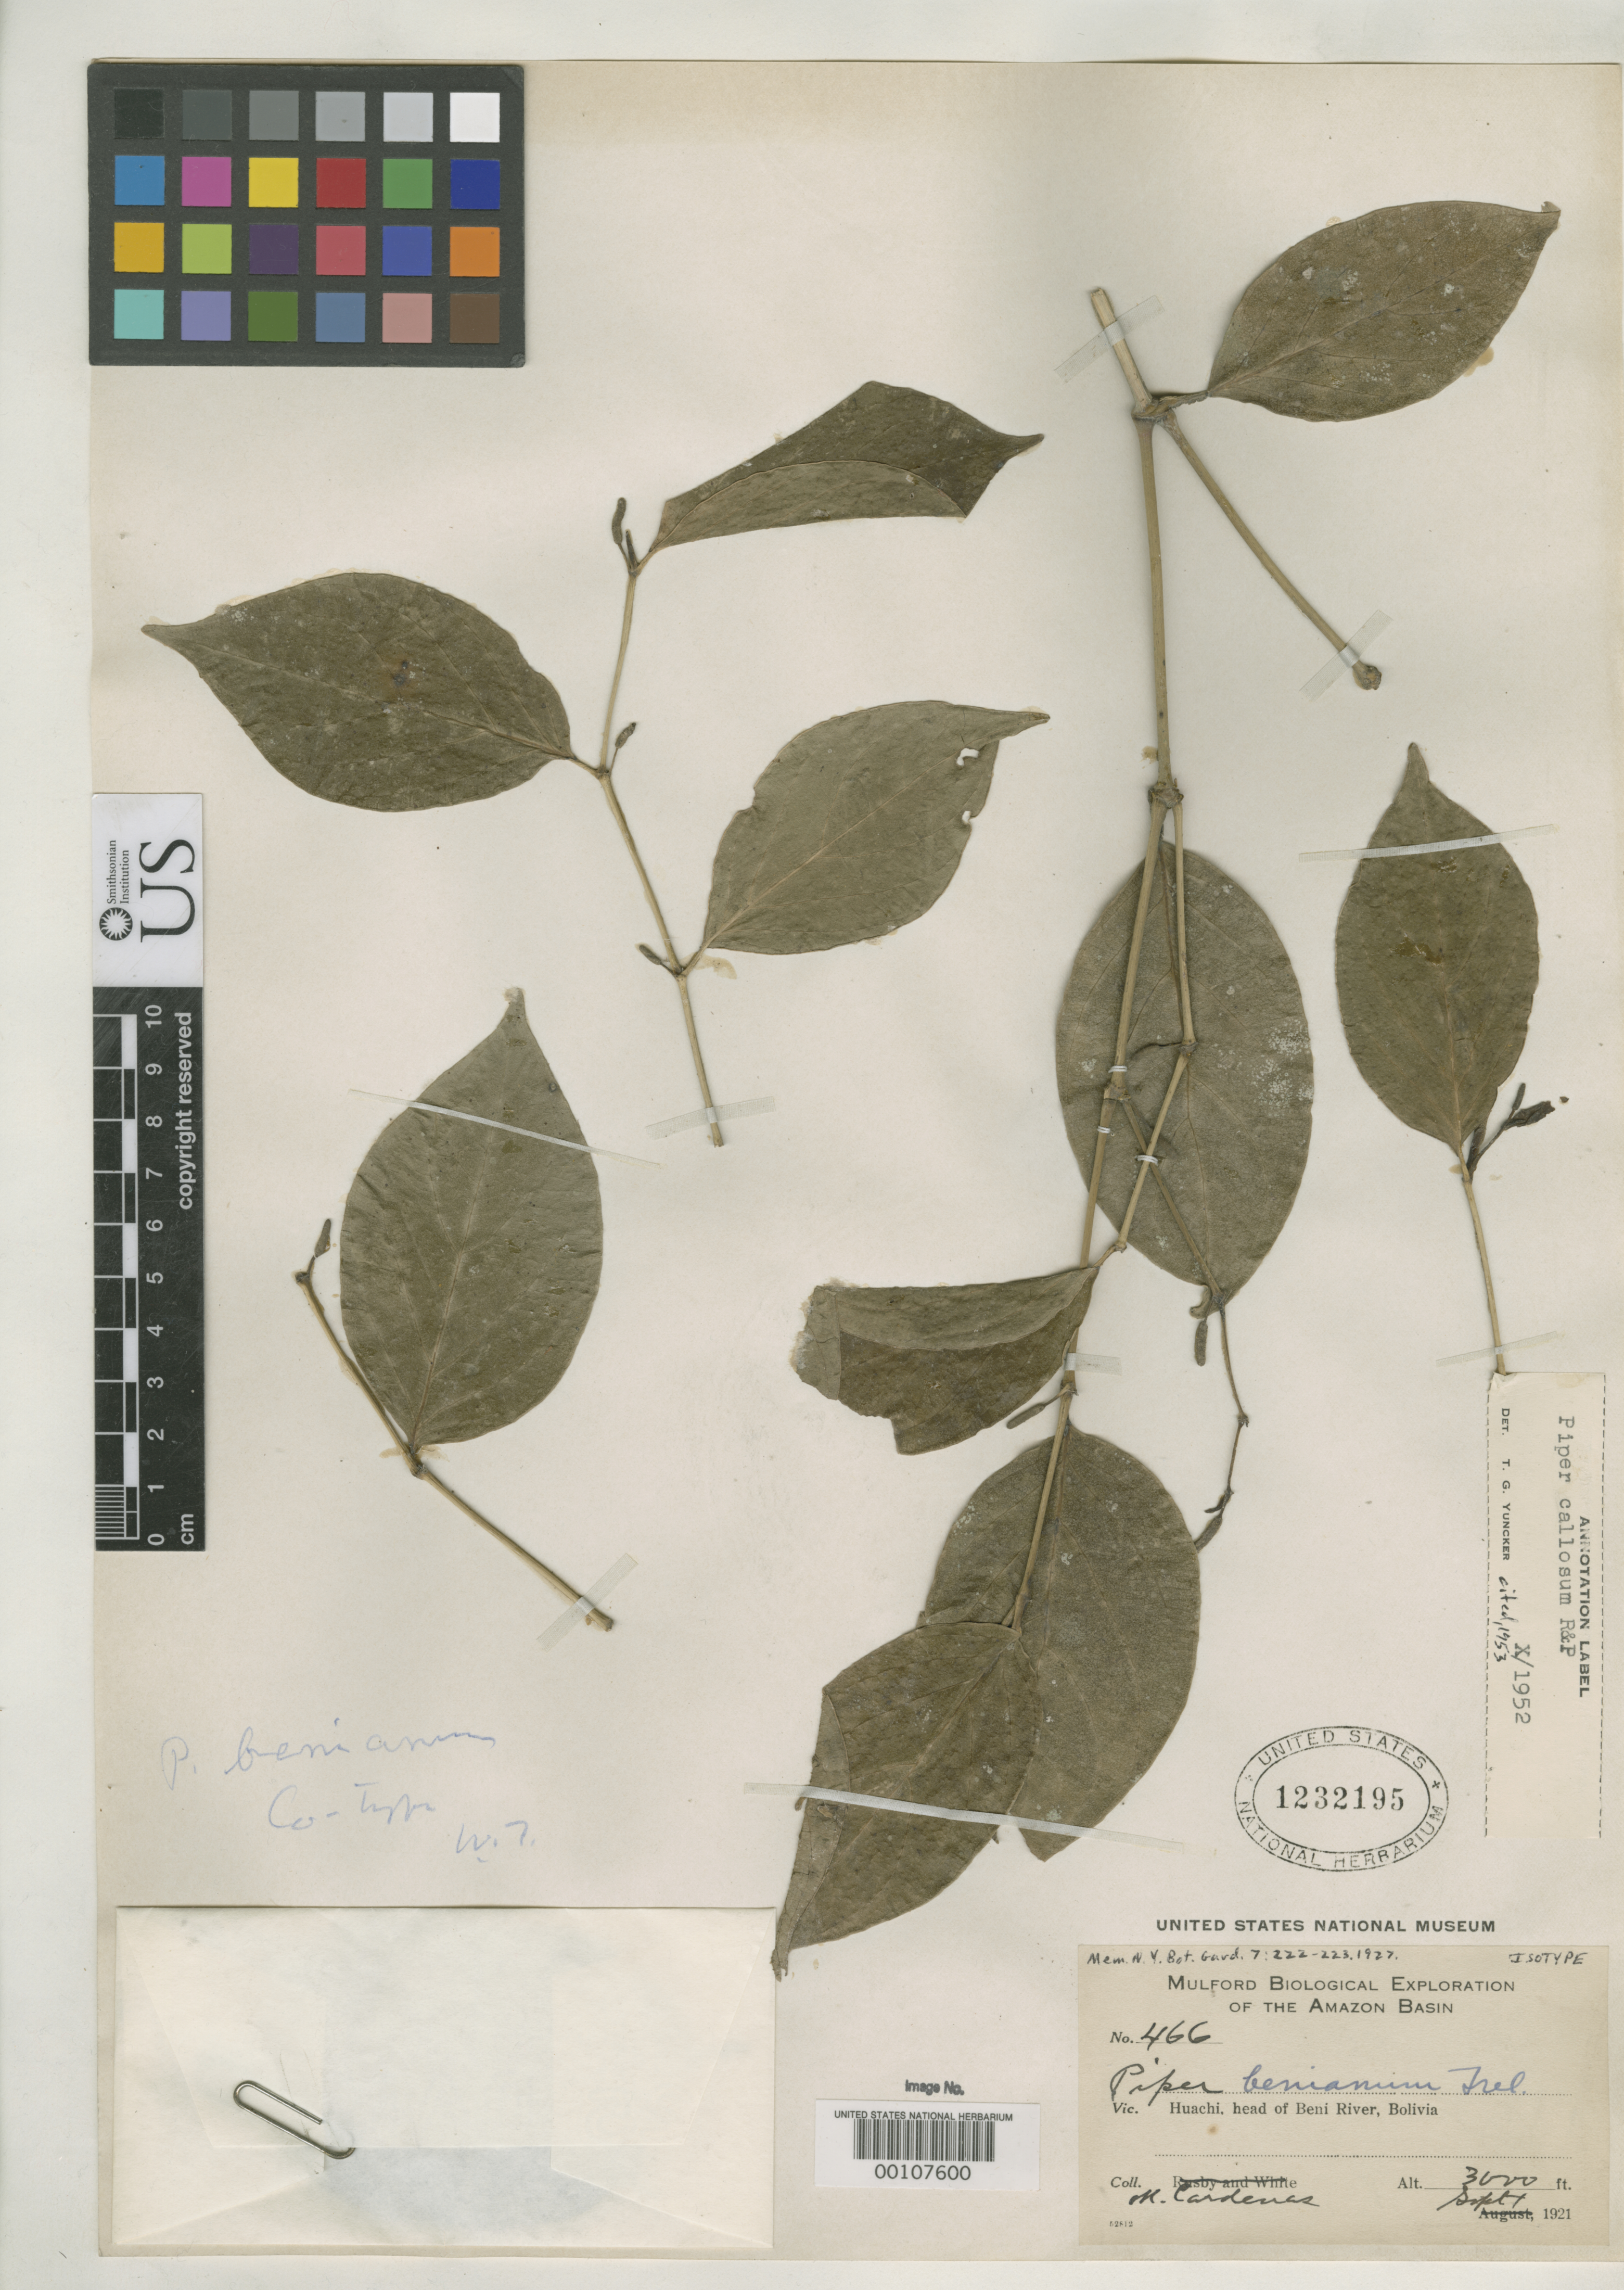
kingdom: Plantae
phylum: Tracheophyta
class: Magnoliopsida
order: Piperales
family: Piperaceae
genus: Piper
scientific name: Piper benianum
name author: Trel.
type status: Isotype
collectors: M. Cárdenas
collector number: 466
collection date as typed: Sept 1, 1921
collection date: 1921-09-01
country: Bolivia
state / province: Beni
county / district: Iténez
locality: Huachi, head of Beni River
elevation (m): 914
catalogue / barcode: US 1232195